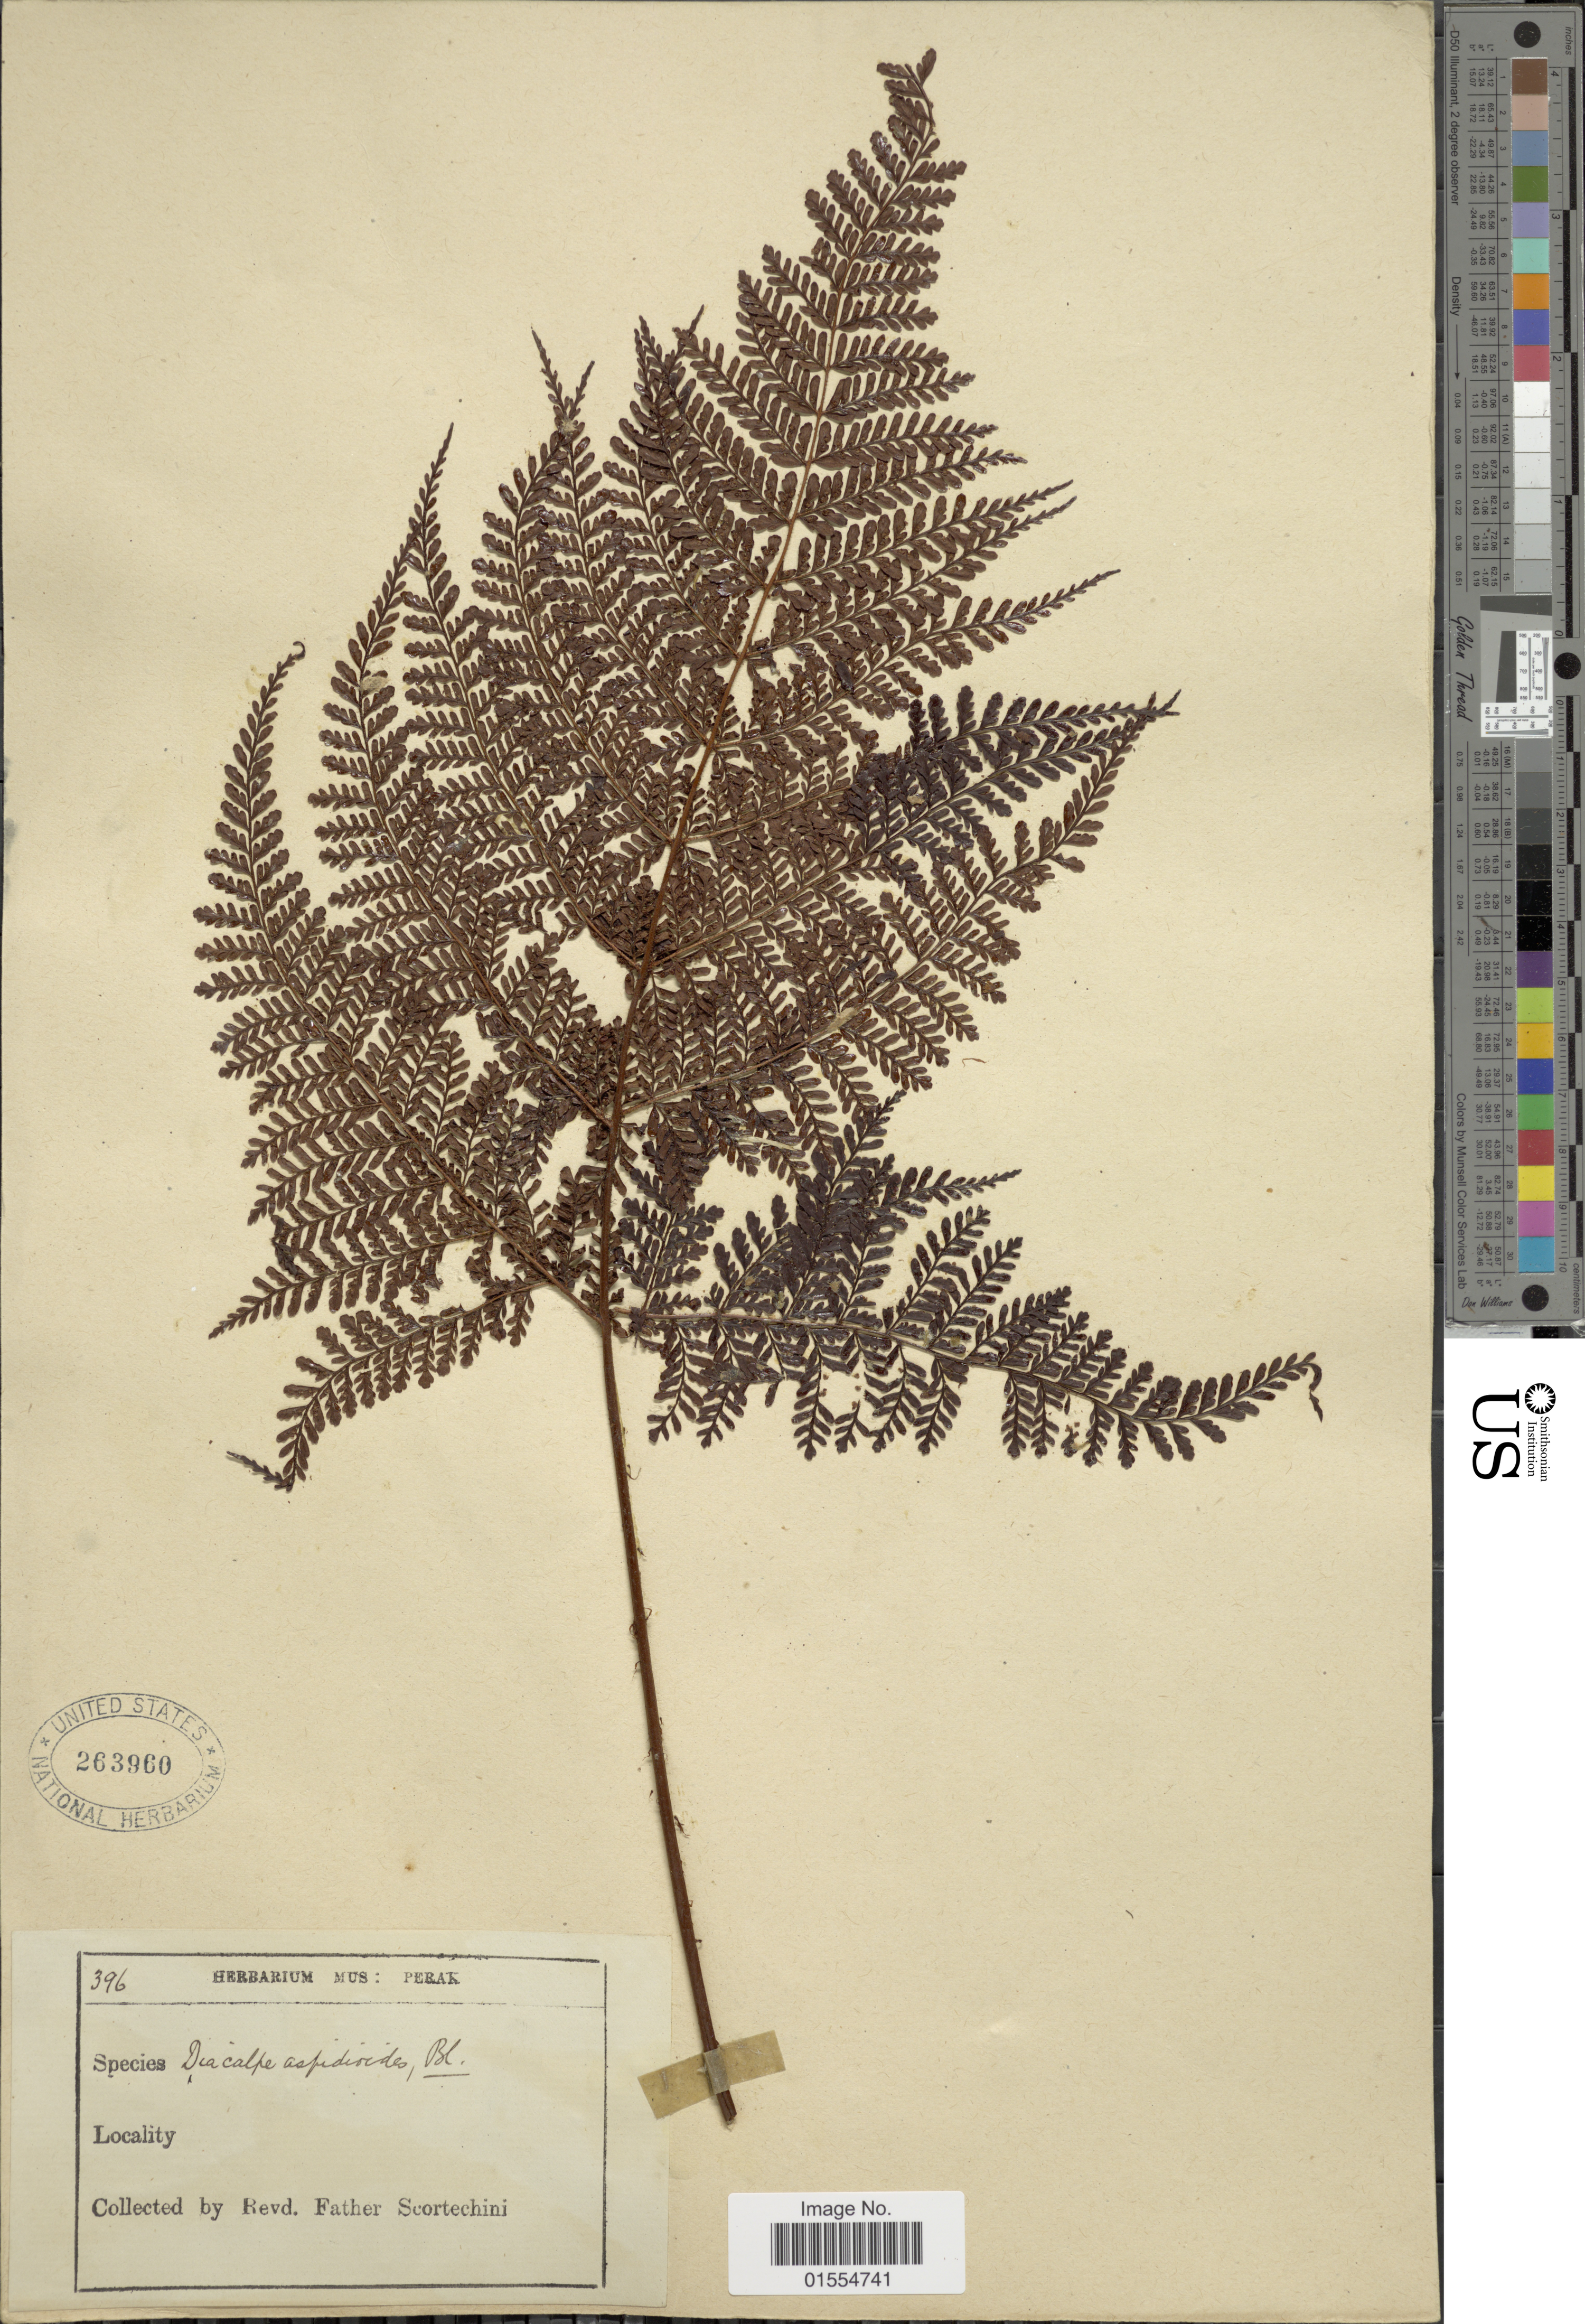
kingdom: Plantae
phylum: Tracheophyta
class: Polypodiopsida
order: Polypodiales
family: Dryopteridaceae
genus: Dryopteris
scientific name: Dryopteris pseudocaenopteris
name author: (Kunze) Li Bing Zhang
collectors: Fr. Scortechini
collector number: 396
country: Malaysia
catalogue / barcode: US 263960